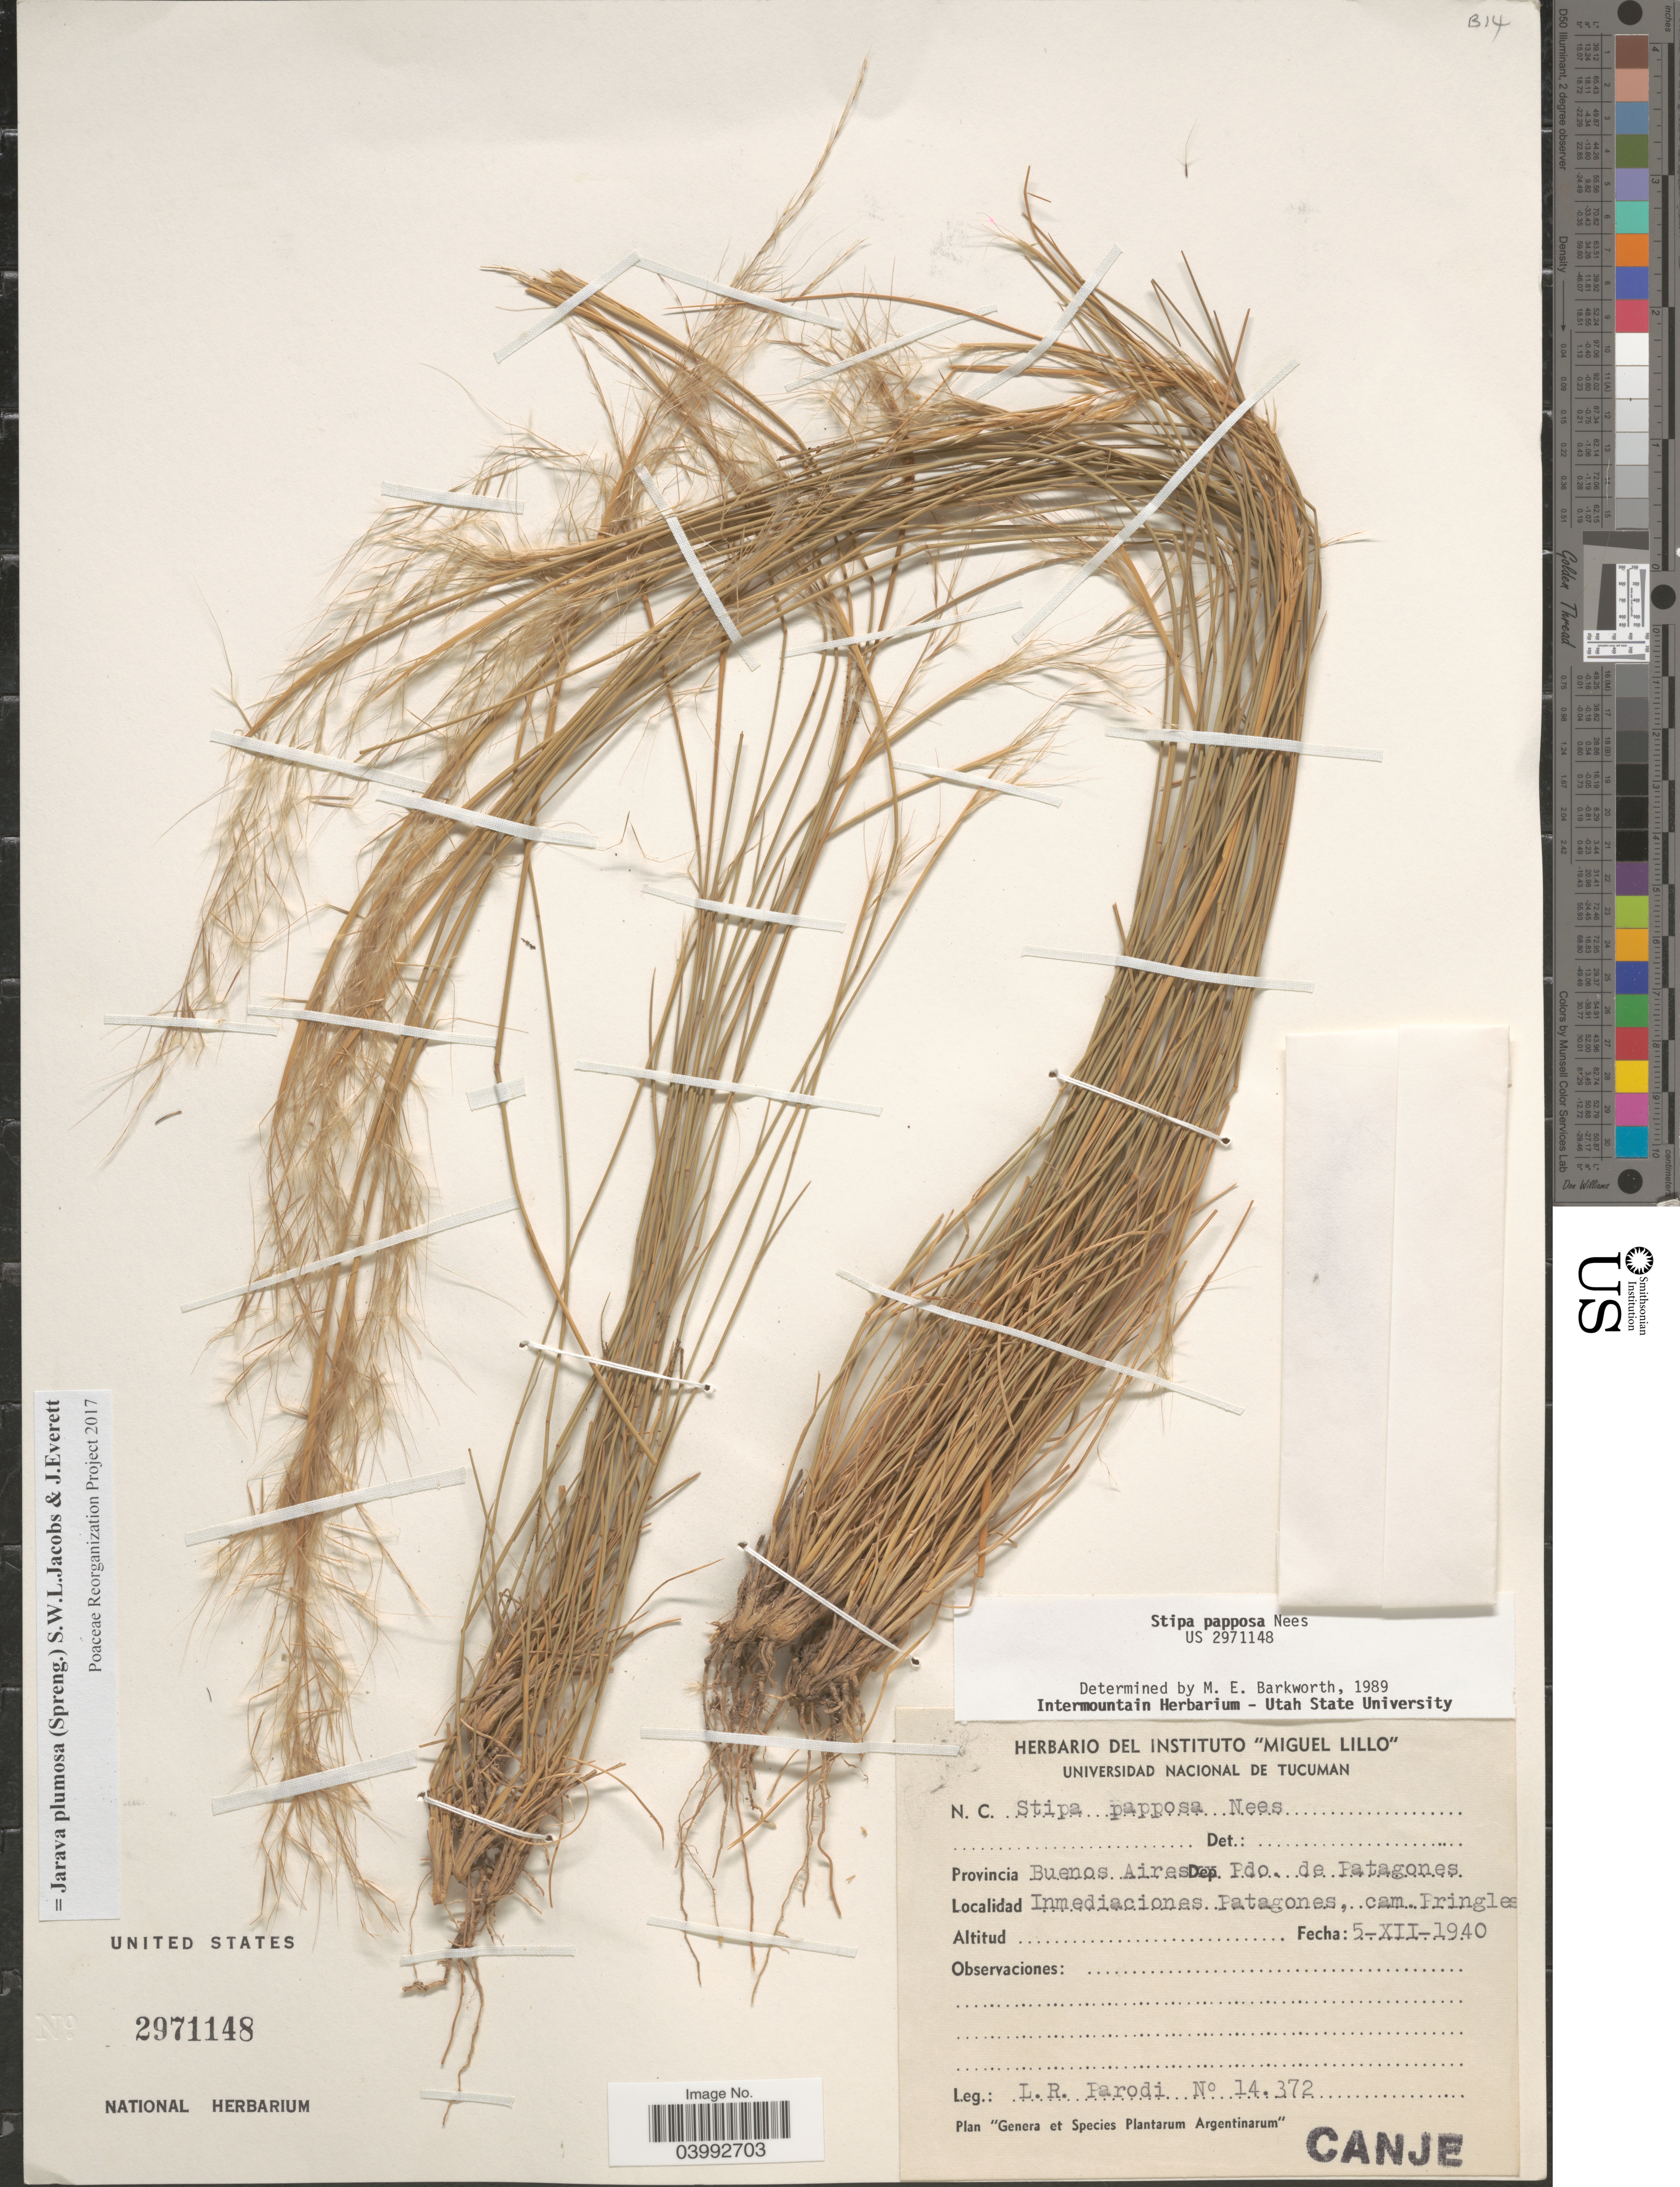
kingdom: Plantae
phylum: Tracheophyta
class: Liliopsida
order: Poales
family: Poaceae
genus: Jarava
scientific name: Jarava plumosa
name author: (Spreng.) S.W.L. Jacobs & J. Everett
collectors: L. R. Parodi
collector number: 14372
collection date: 1940-12-05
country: Argentina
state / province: Buenos Aires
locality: Pdo. de Patagones. Inmediaciones Patagones, cam Pringles.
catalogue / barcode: US 2971148